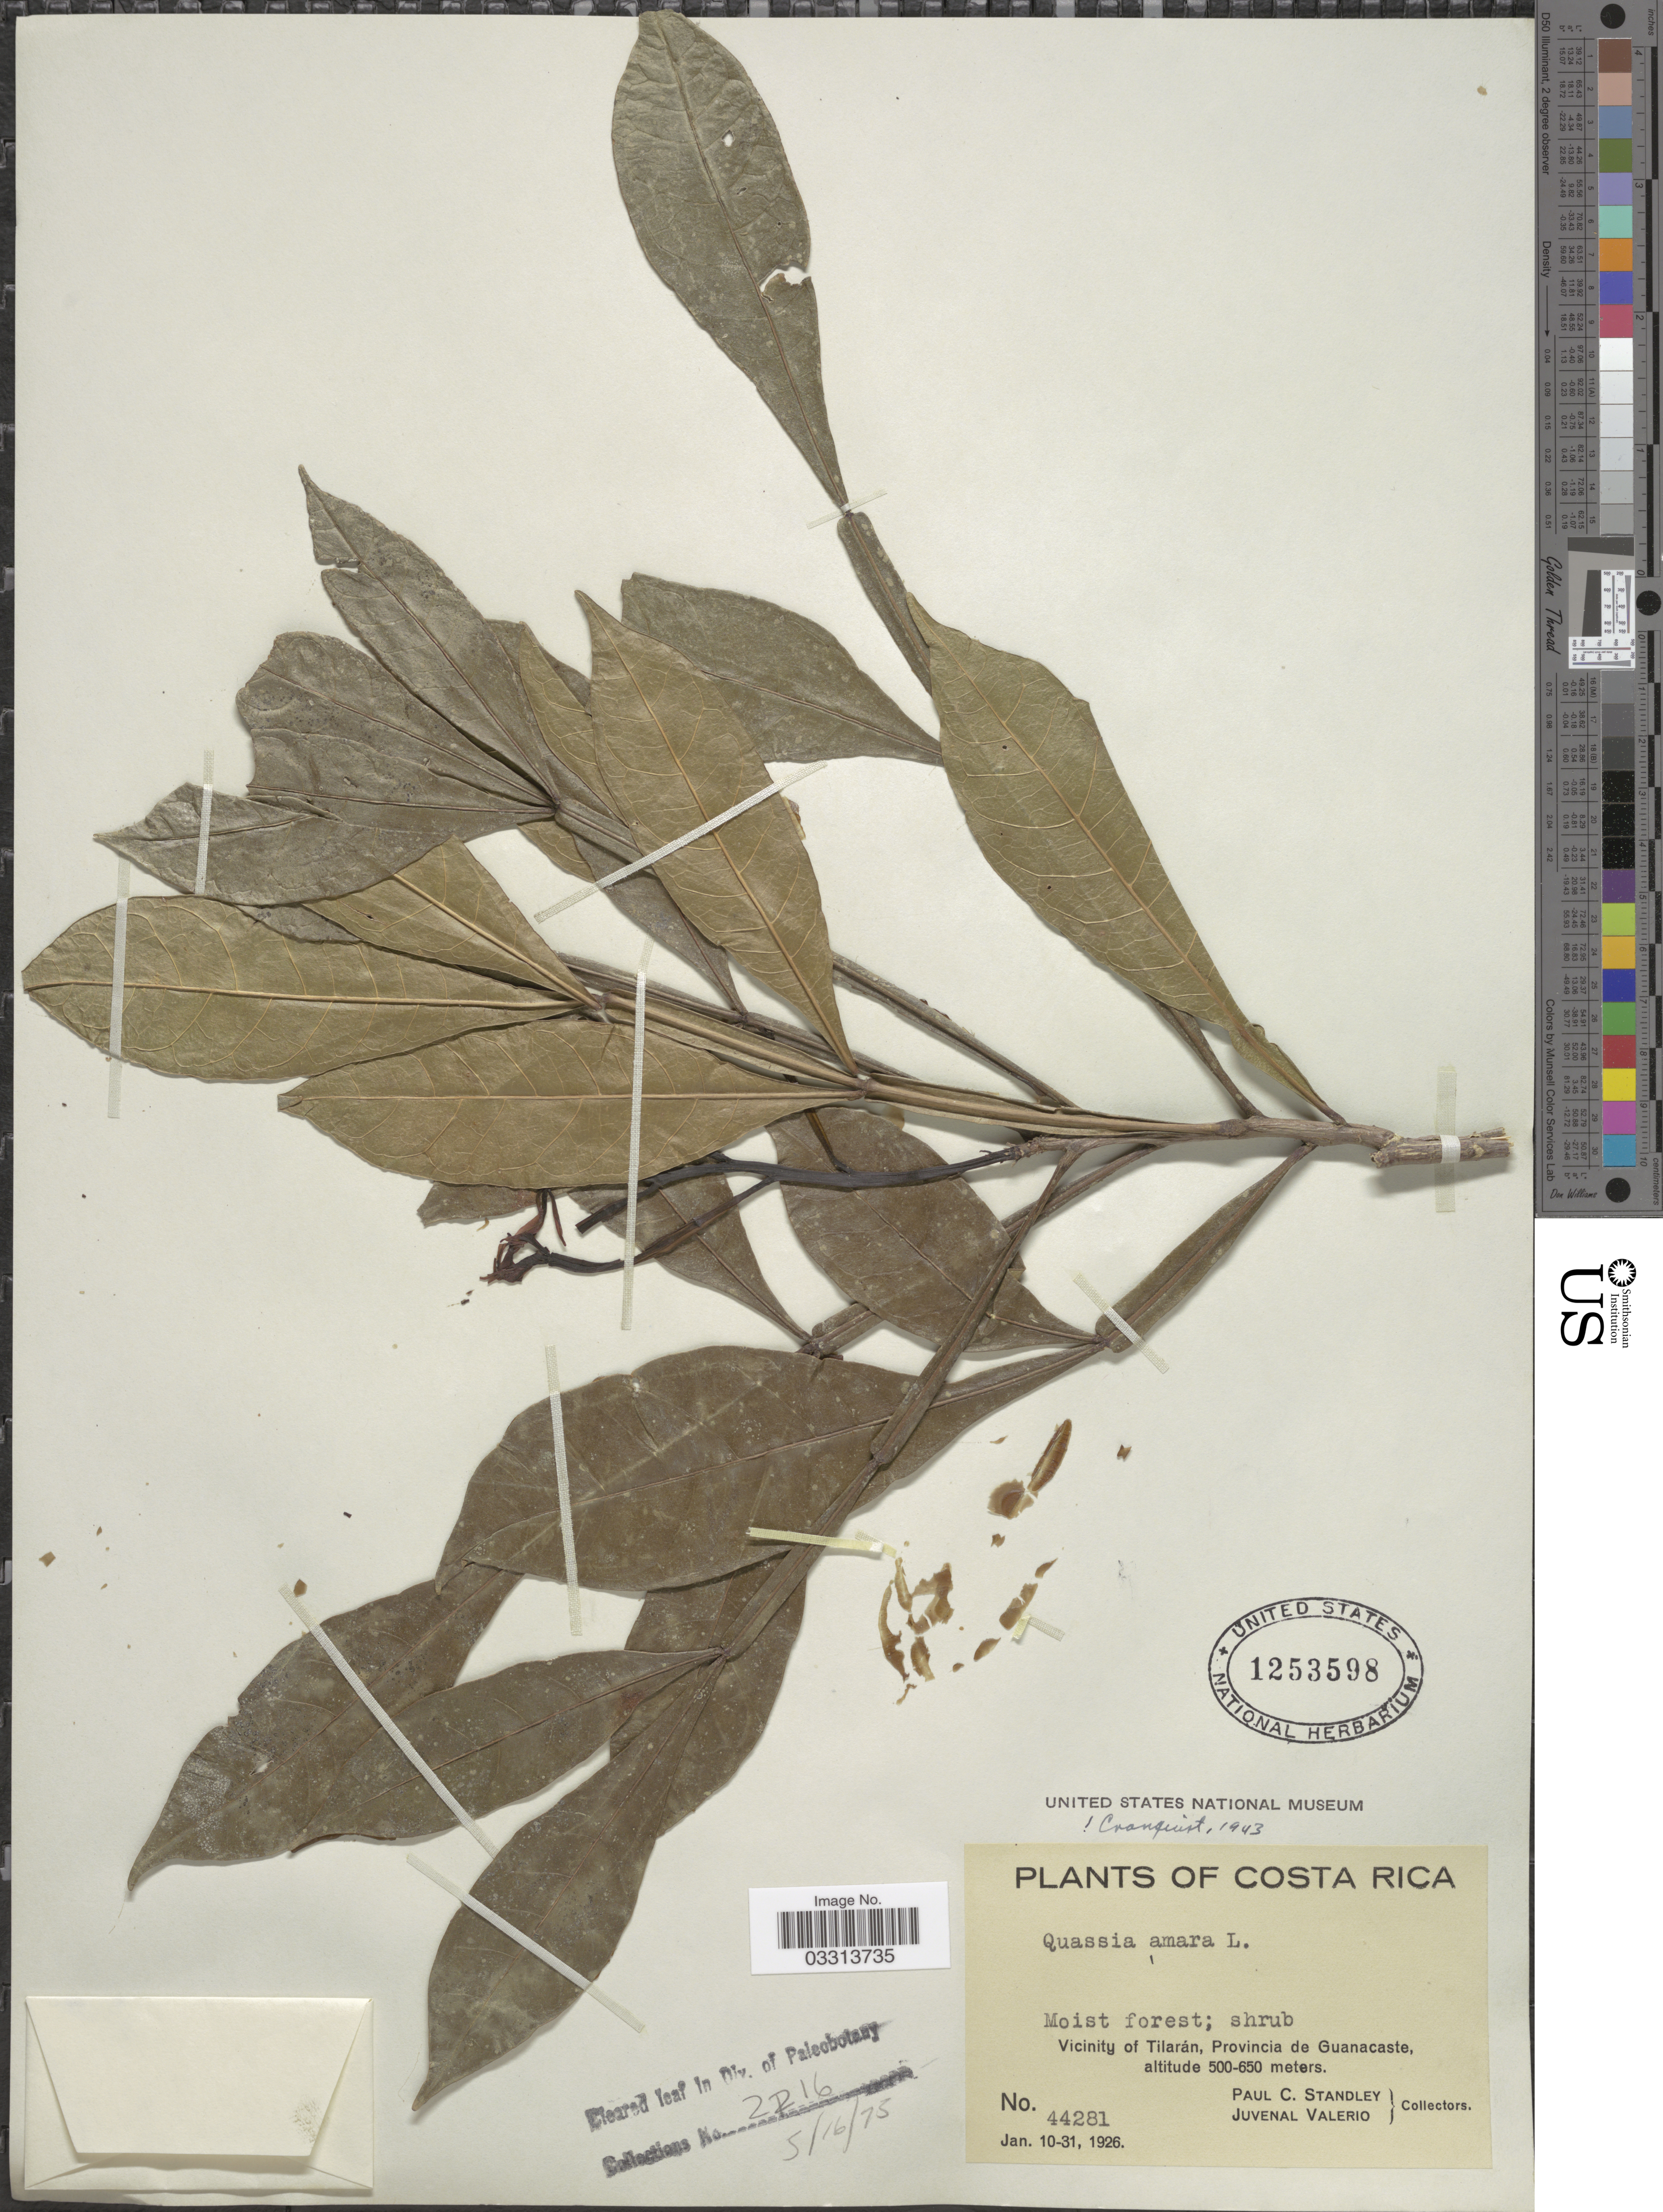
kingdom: Plantae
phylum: Tracheophyta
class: Magnoliopsida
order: Sapindales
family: Simaroubaceae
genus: Quassia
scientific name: Quassia amara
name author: L.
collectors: P. C. Standley & J. Valerio R.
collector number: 44281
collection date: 1926-01-10/1926-01-31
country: Costa Rica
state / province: Guanacaste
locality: Vicinity of Tilarán.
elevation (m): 500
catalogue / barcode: US 1253598